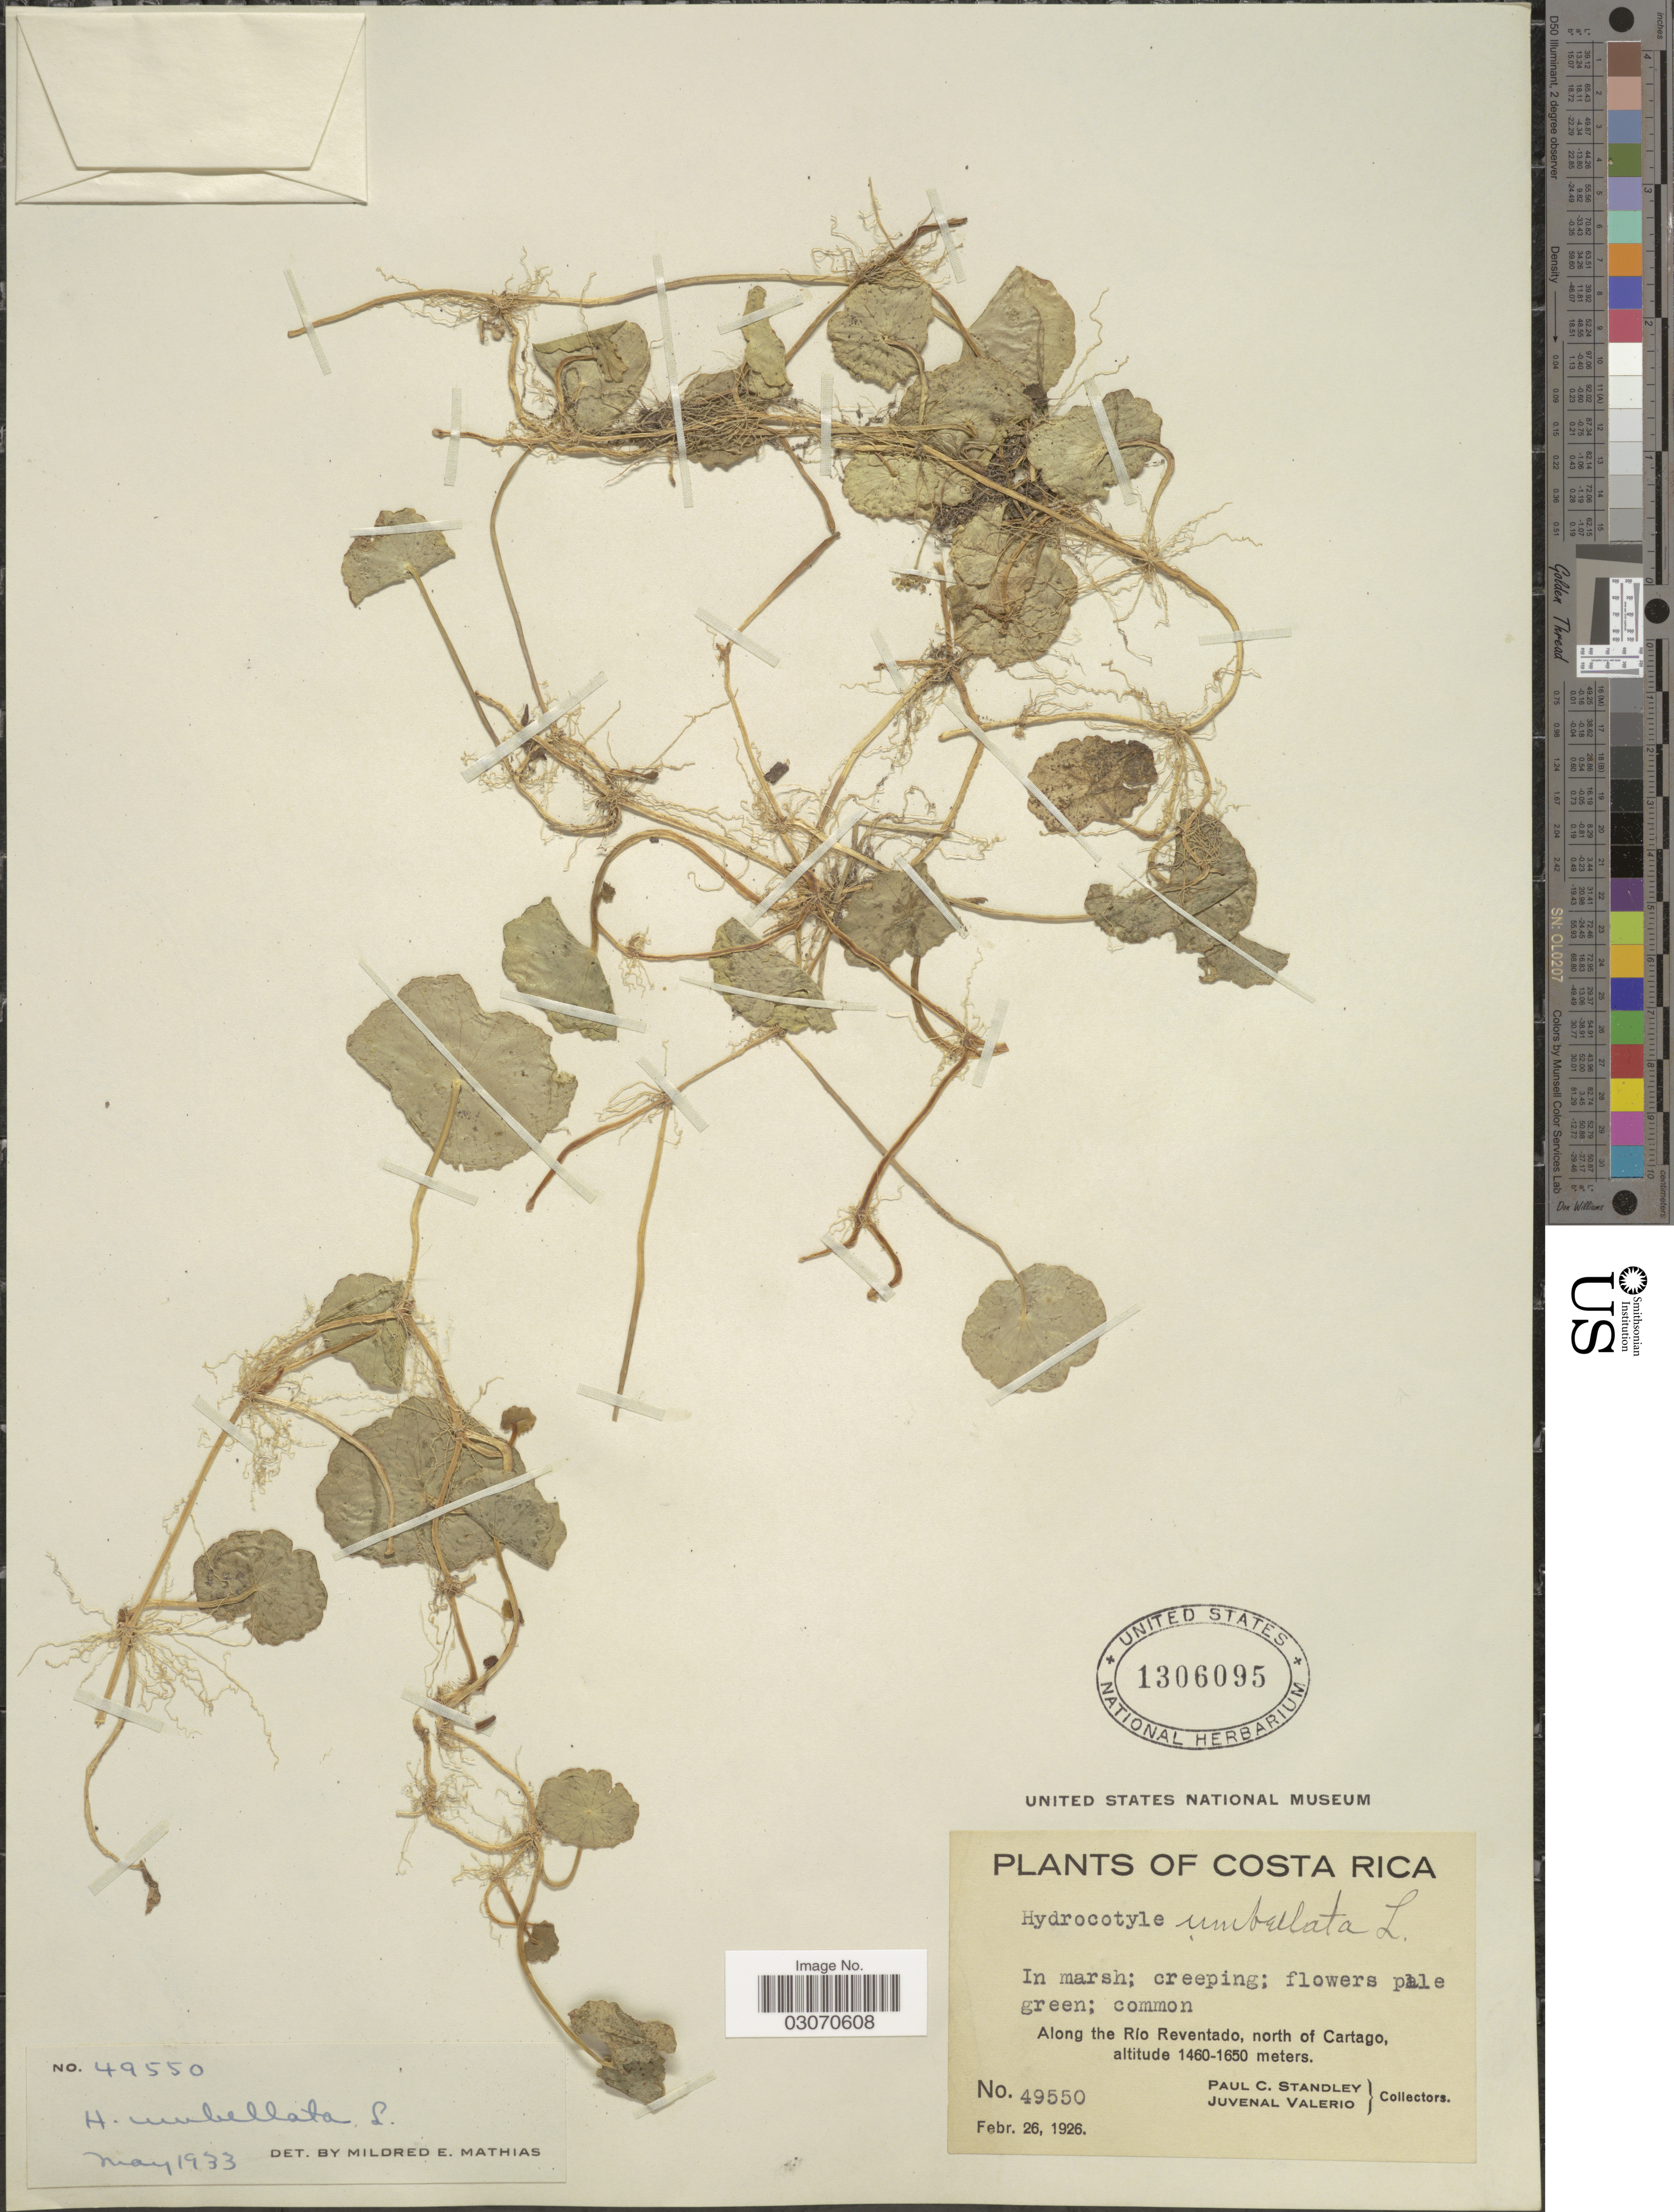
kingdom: Plantae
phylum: Tracheophyta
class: Magnoliopsida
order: Apiales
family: Araliaceae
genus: Hydrocotyle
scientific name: Hydrocotyle umbellata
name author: L.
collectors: P. C. Standley & J. Valerio R.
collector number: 49550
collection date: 1926-02-26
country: Costa Rica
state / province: Cartago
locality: Along the Rio Reventado, north of Cartago.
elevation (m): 1460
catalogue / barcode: US 1306095